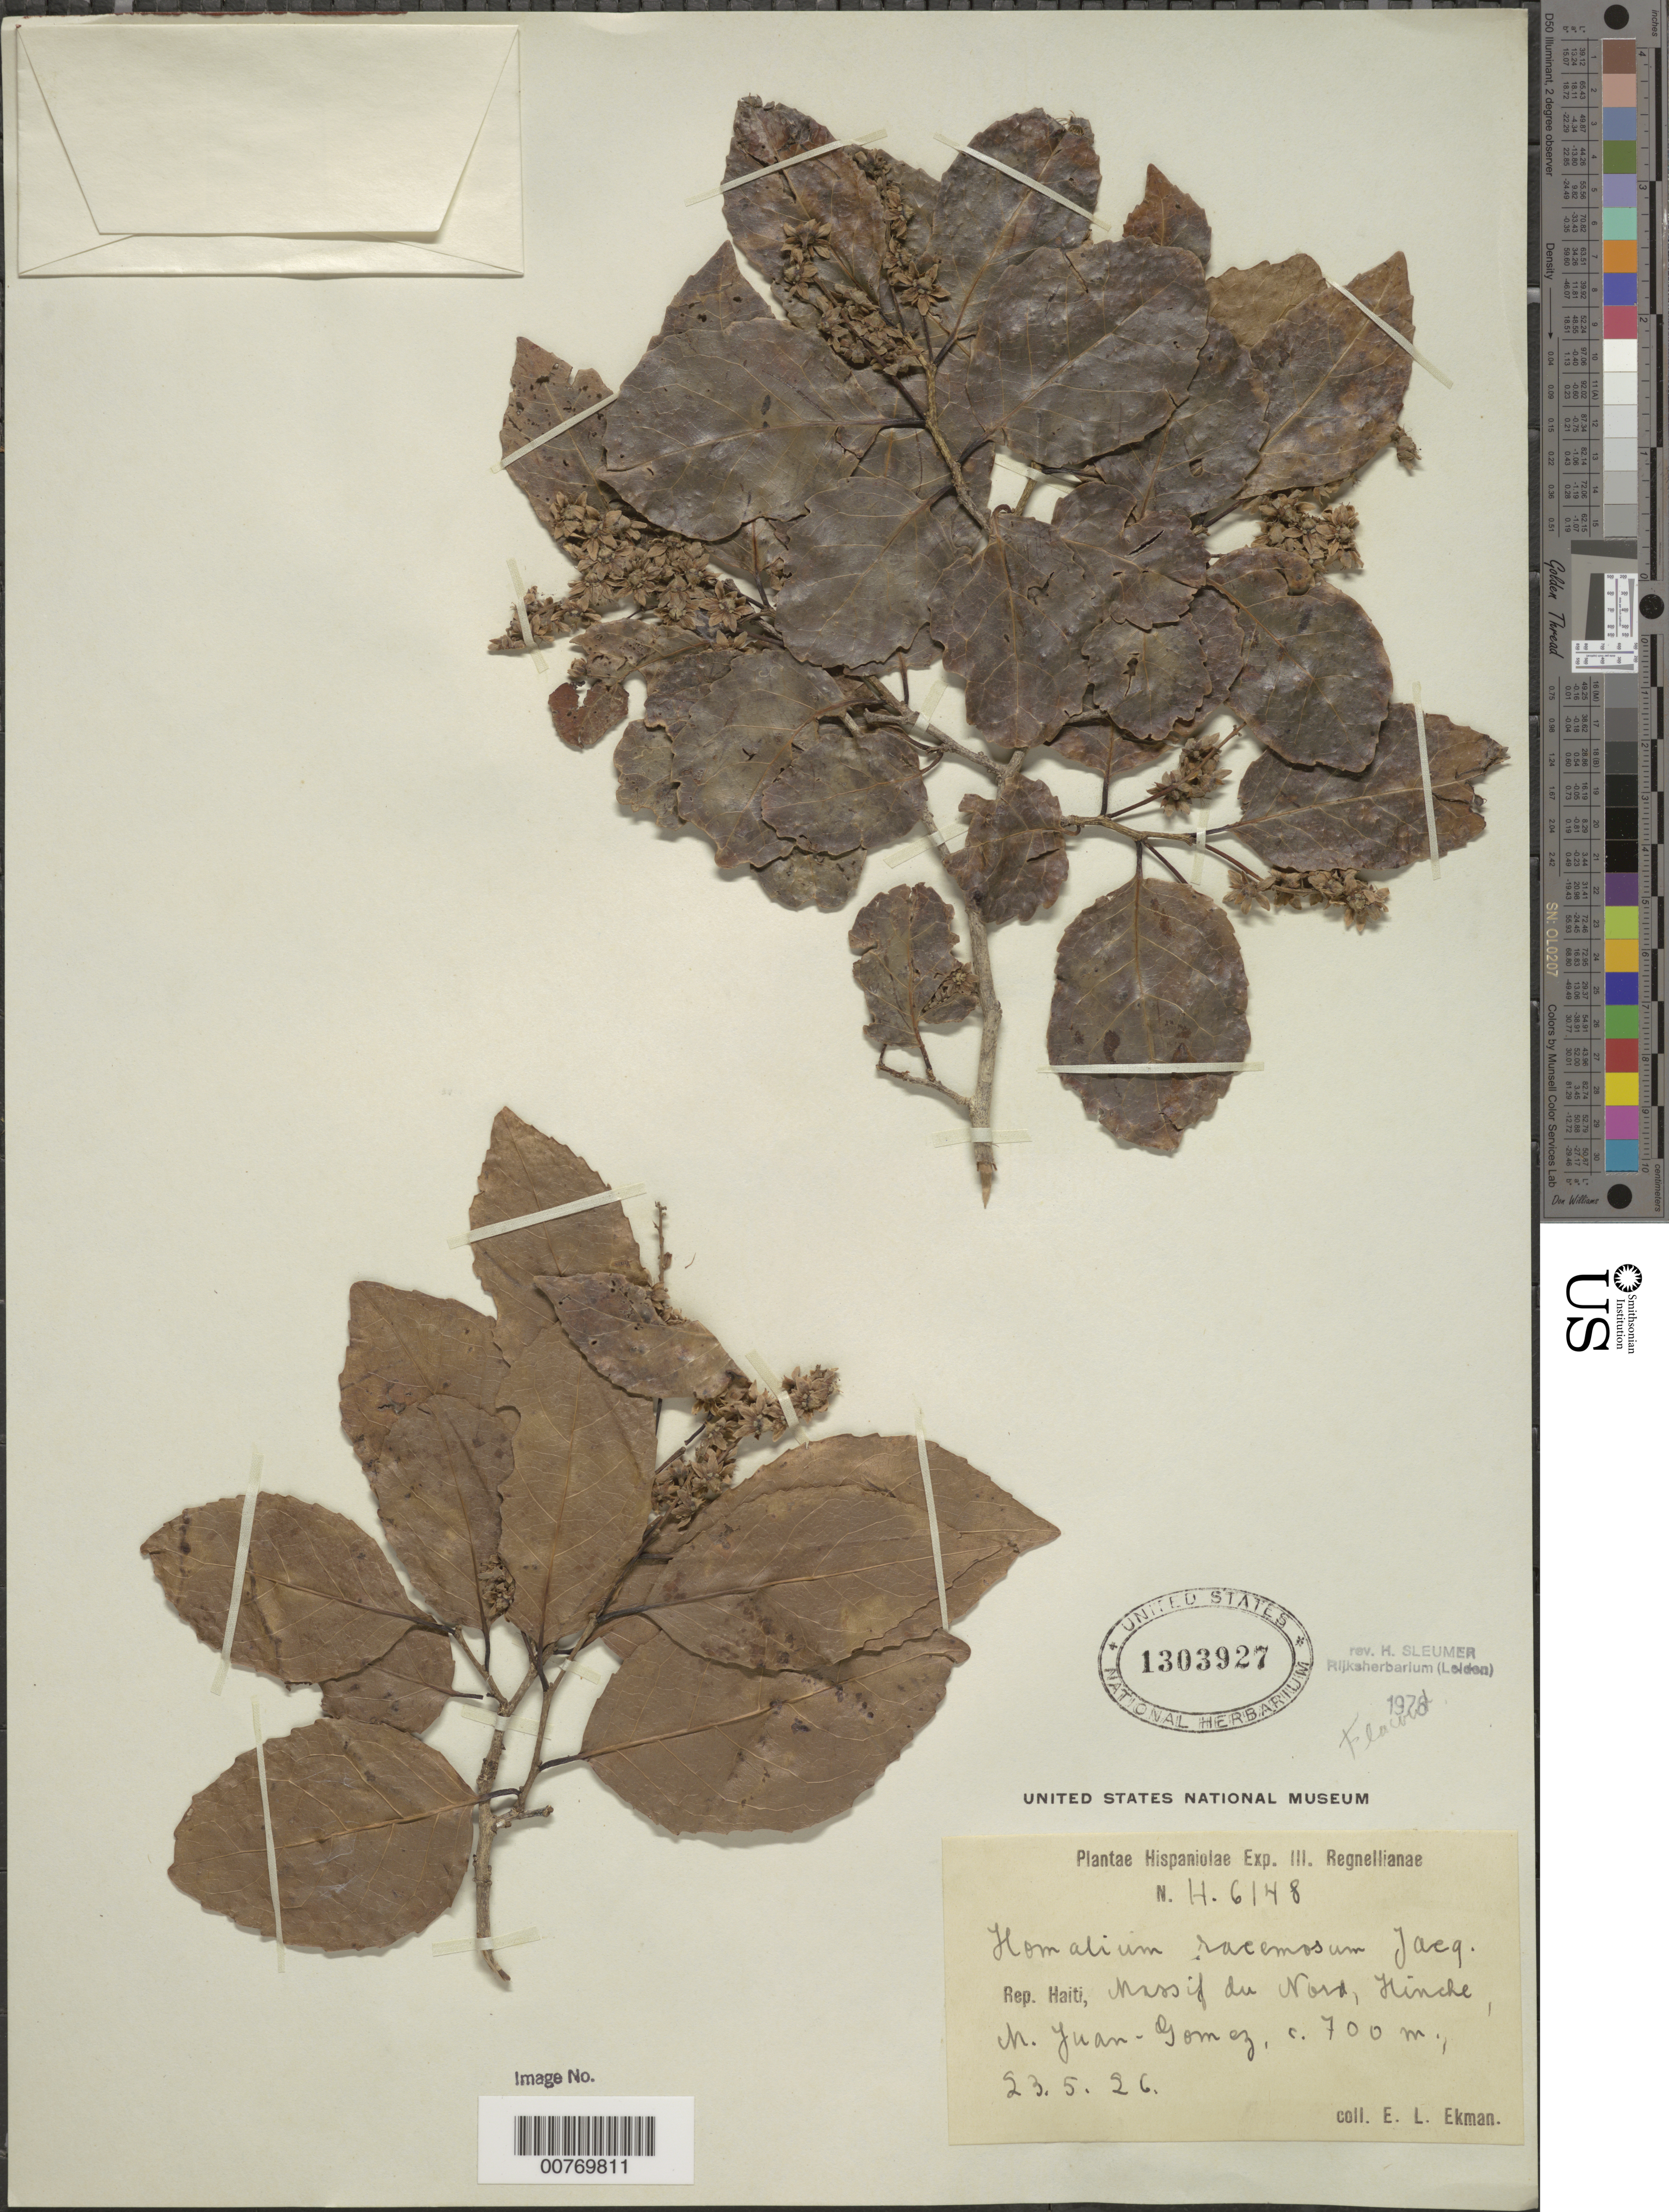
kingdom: Plantae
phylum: Tracheophyta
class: Magnoliopsida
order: Malpighiales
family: Salicaceae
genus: Homalium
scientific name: Homalium racemosum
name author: Jacq.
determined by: Sleumer, H. O.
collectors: E. L. Ekman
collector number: H 6148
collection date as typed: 23 May 1926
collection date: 1926-05-23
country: Haiti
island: Hispaniola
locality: Massif du Nord, Jinche, N. Juan Gomez.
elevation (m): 700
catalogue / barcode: US 1303927